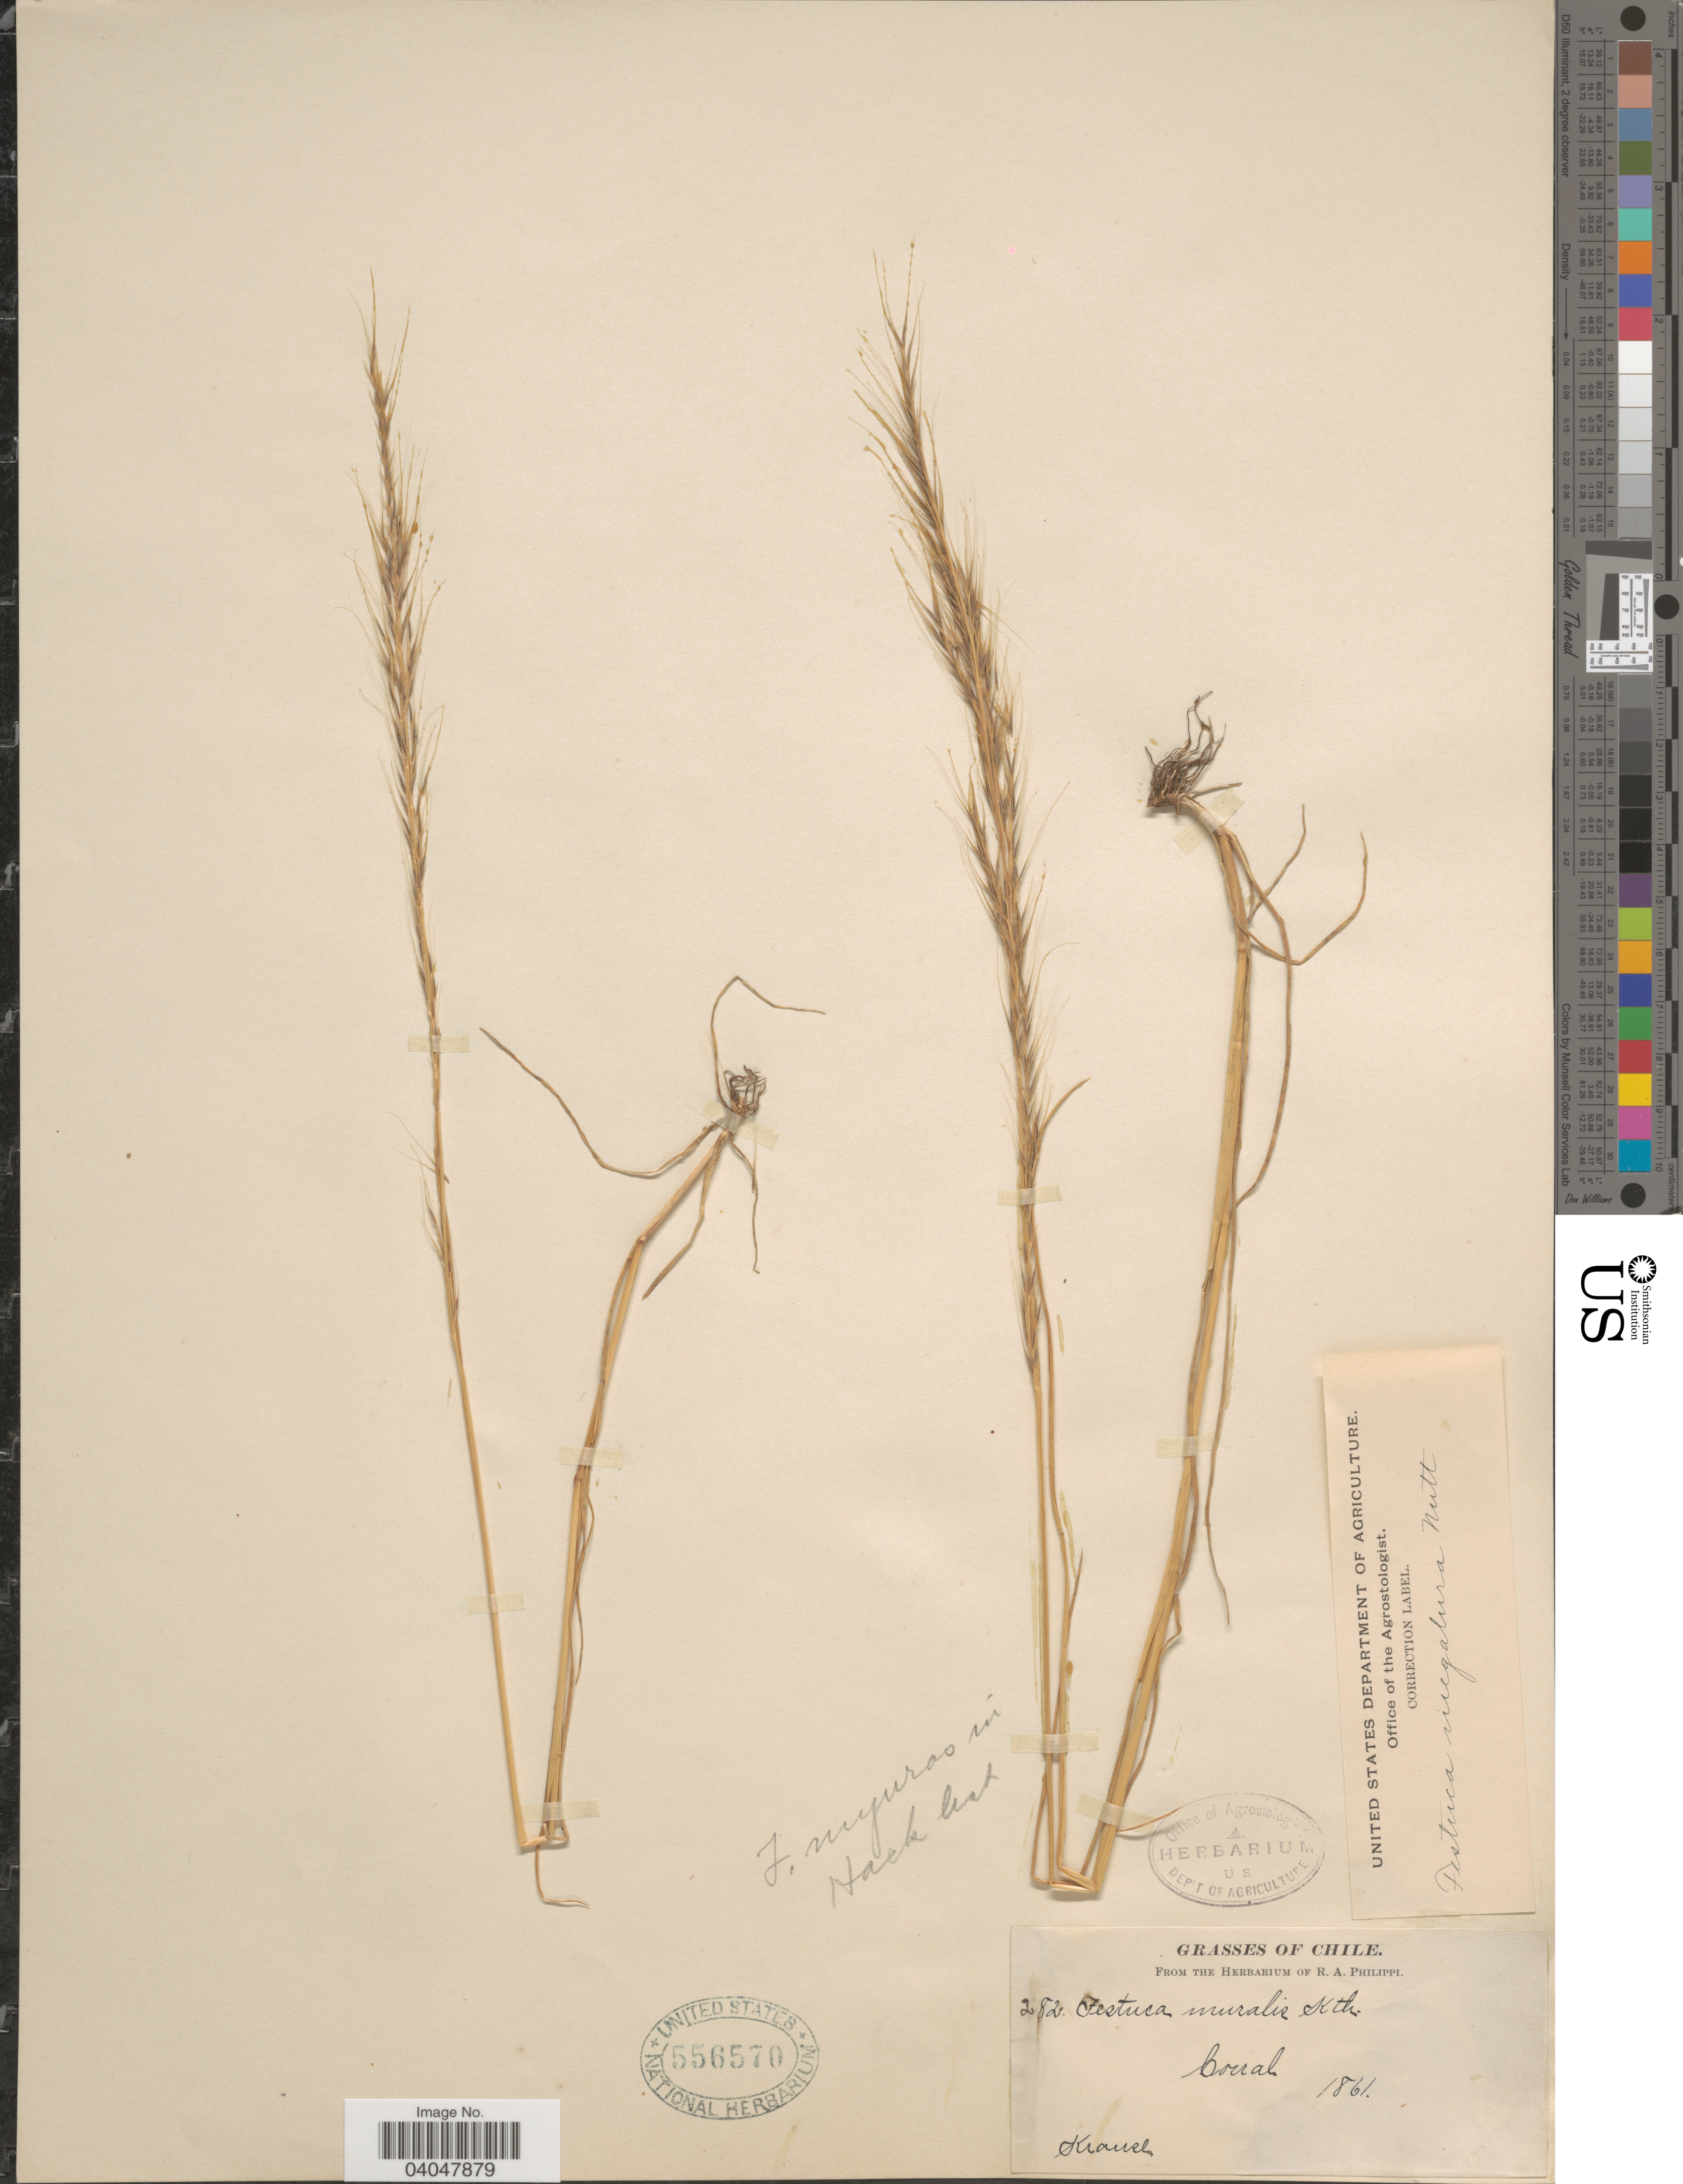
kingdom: Plantae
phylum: Tracheophyta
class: Liliopsida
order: Poales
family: Poaceae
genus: Festuca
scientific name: Festuca megalura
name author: Nutt.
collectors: -- Krause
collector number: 282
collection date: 1861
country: Chile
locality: Corral.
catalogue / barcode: US 556570